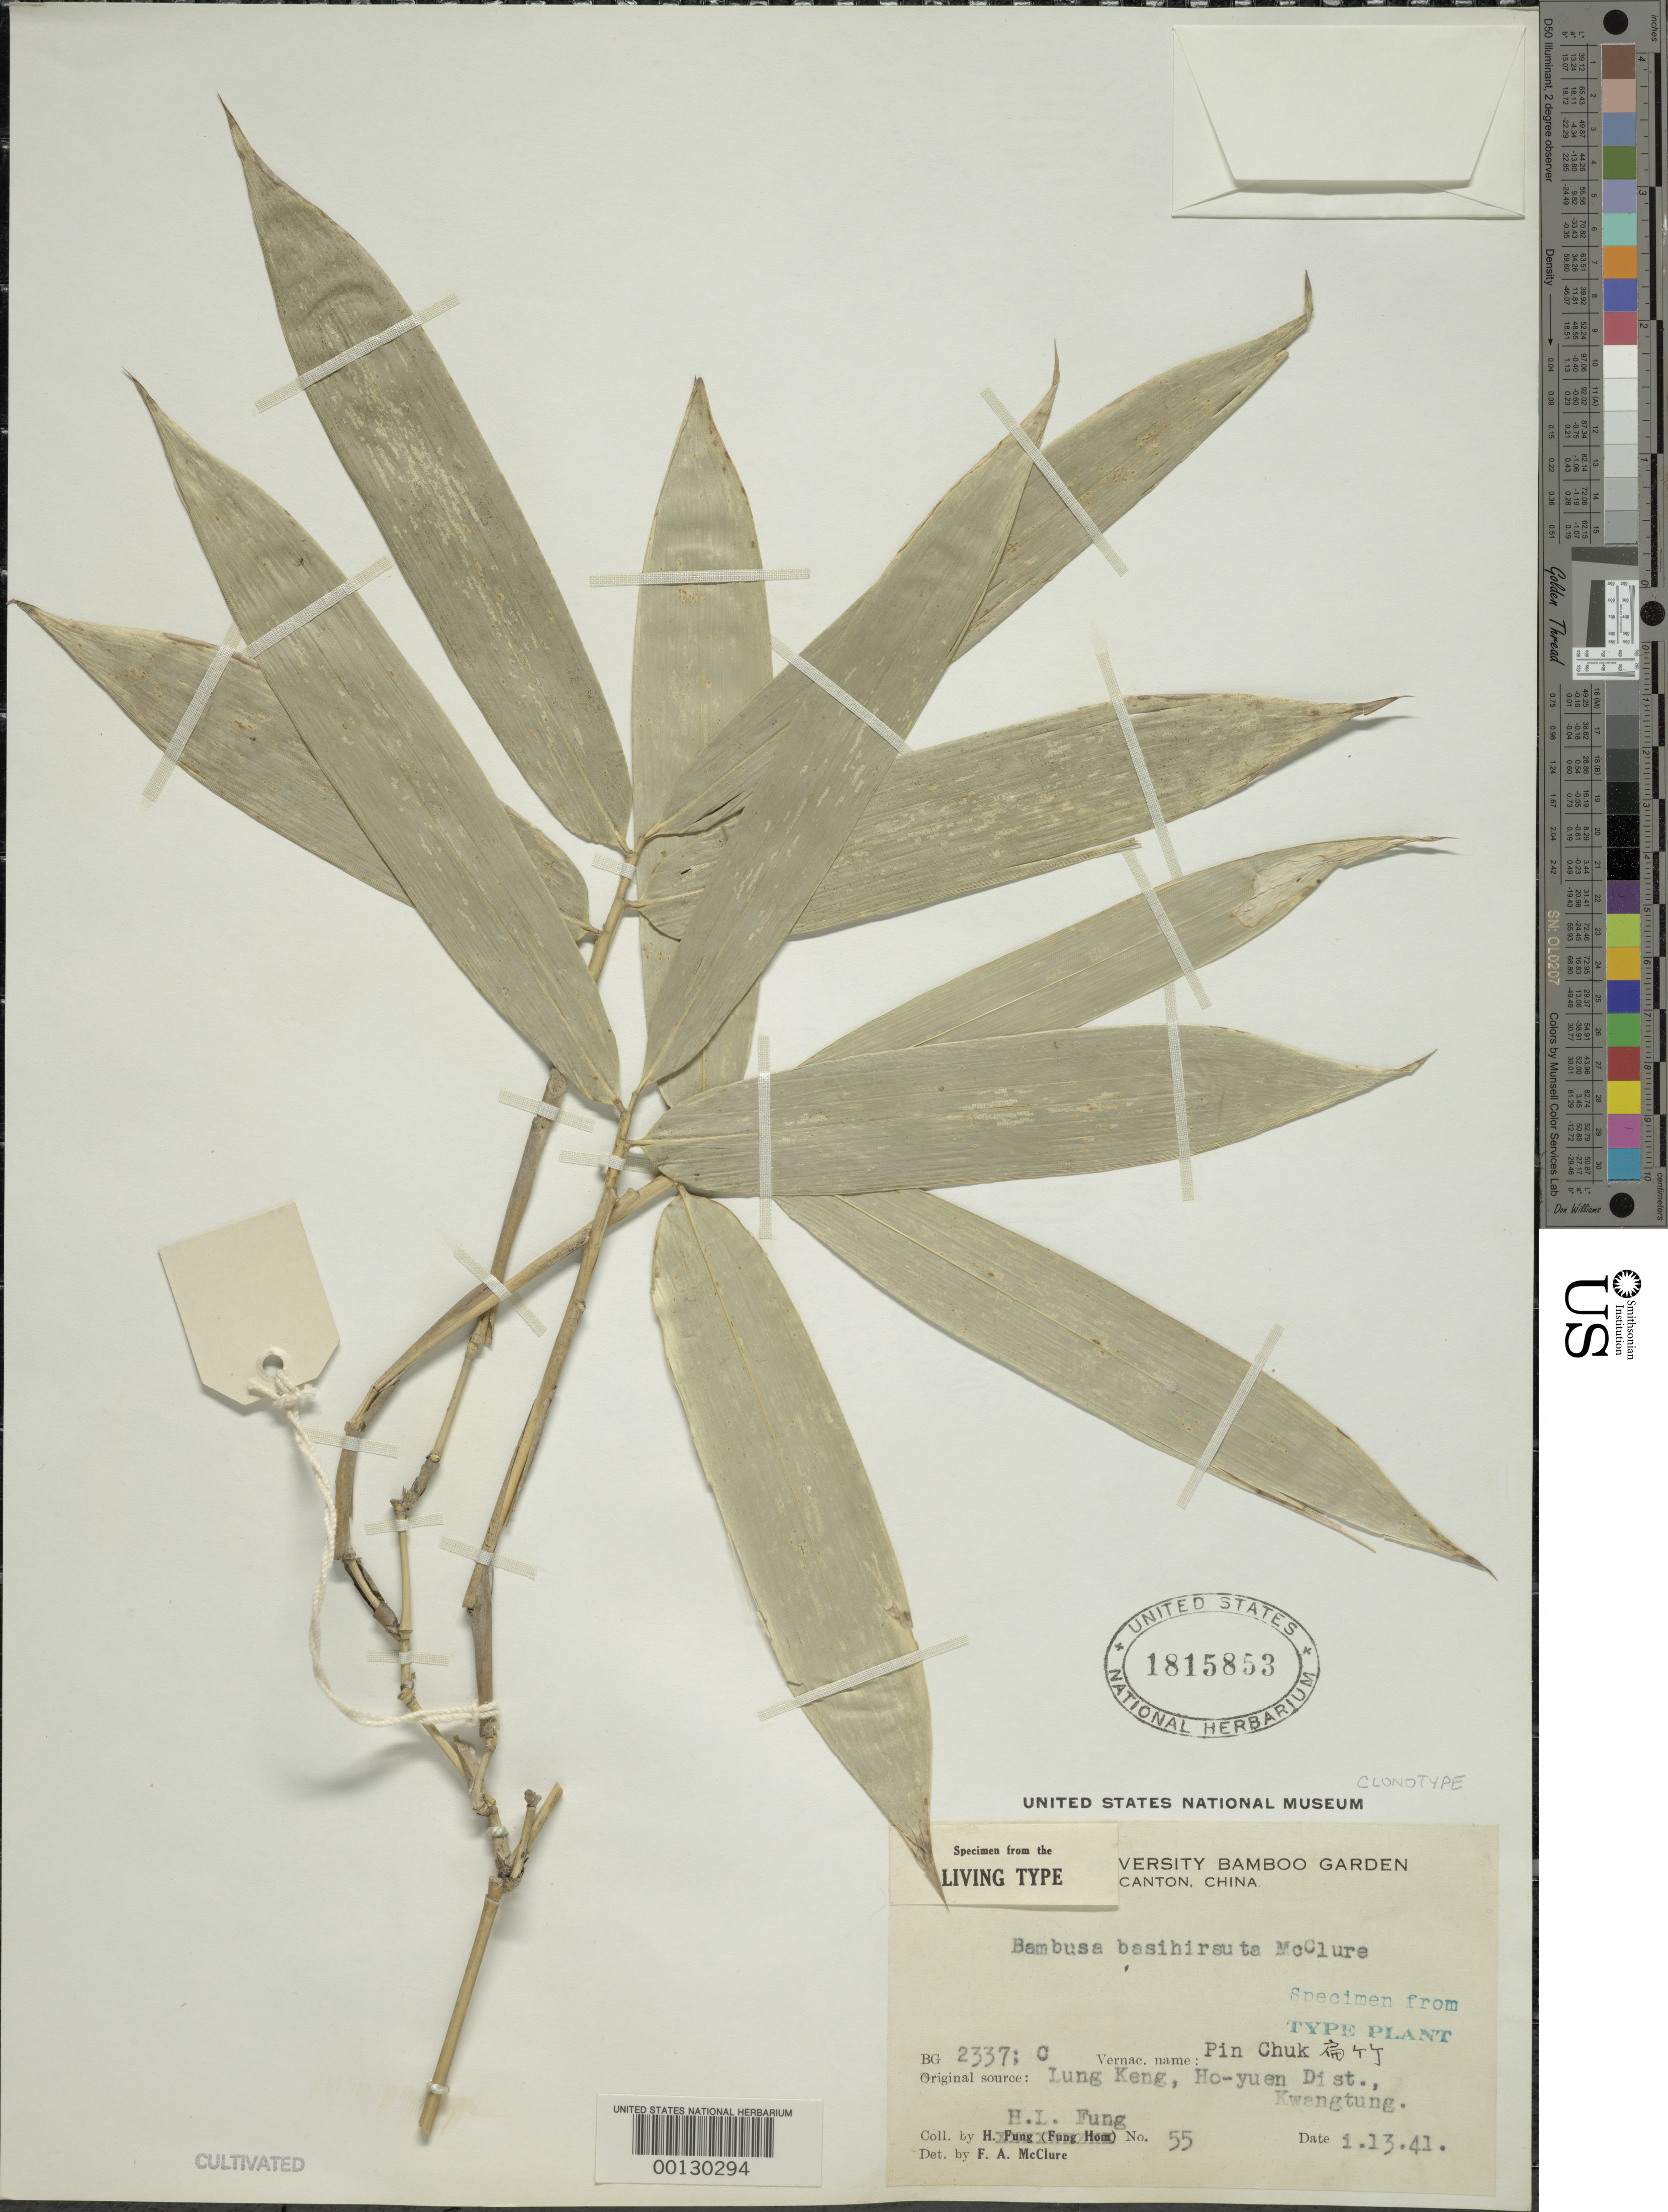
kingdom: Plantae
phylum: Tracheophyta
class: Liliopsida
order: Poales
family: Poaceae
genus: Bambusa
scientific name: Bambusa basihirsuta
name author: McClure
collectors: H. L. Fung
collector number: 55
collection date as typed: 13 Jan 1941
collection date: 1941-01-13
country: China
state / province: Guangdong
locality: Ho-yuen dist., lung keng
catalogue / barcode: US 1815353